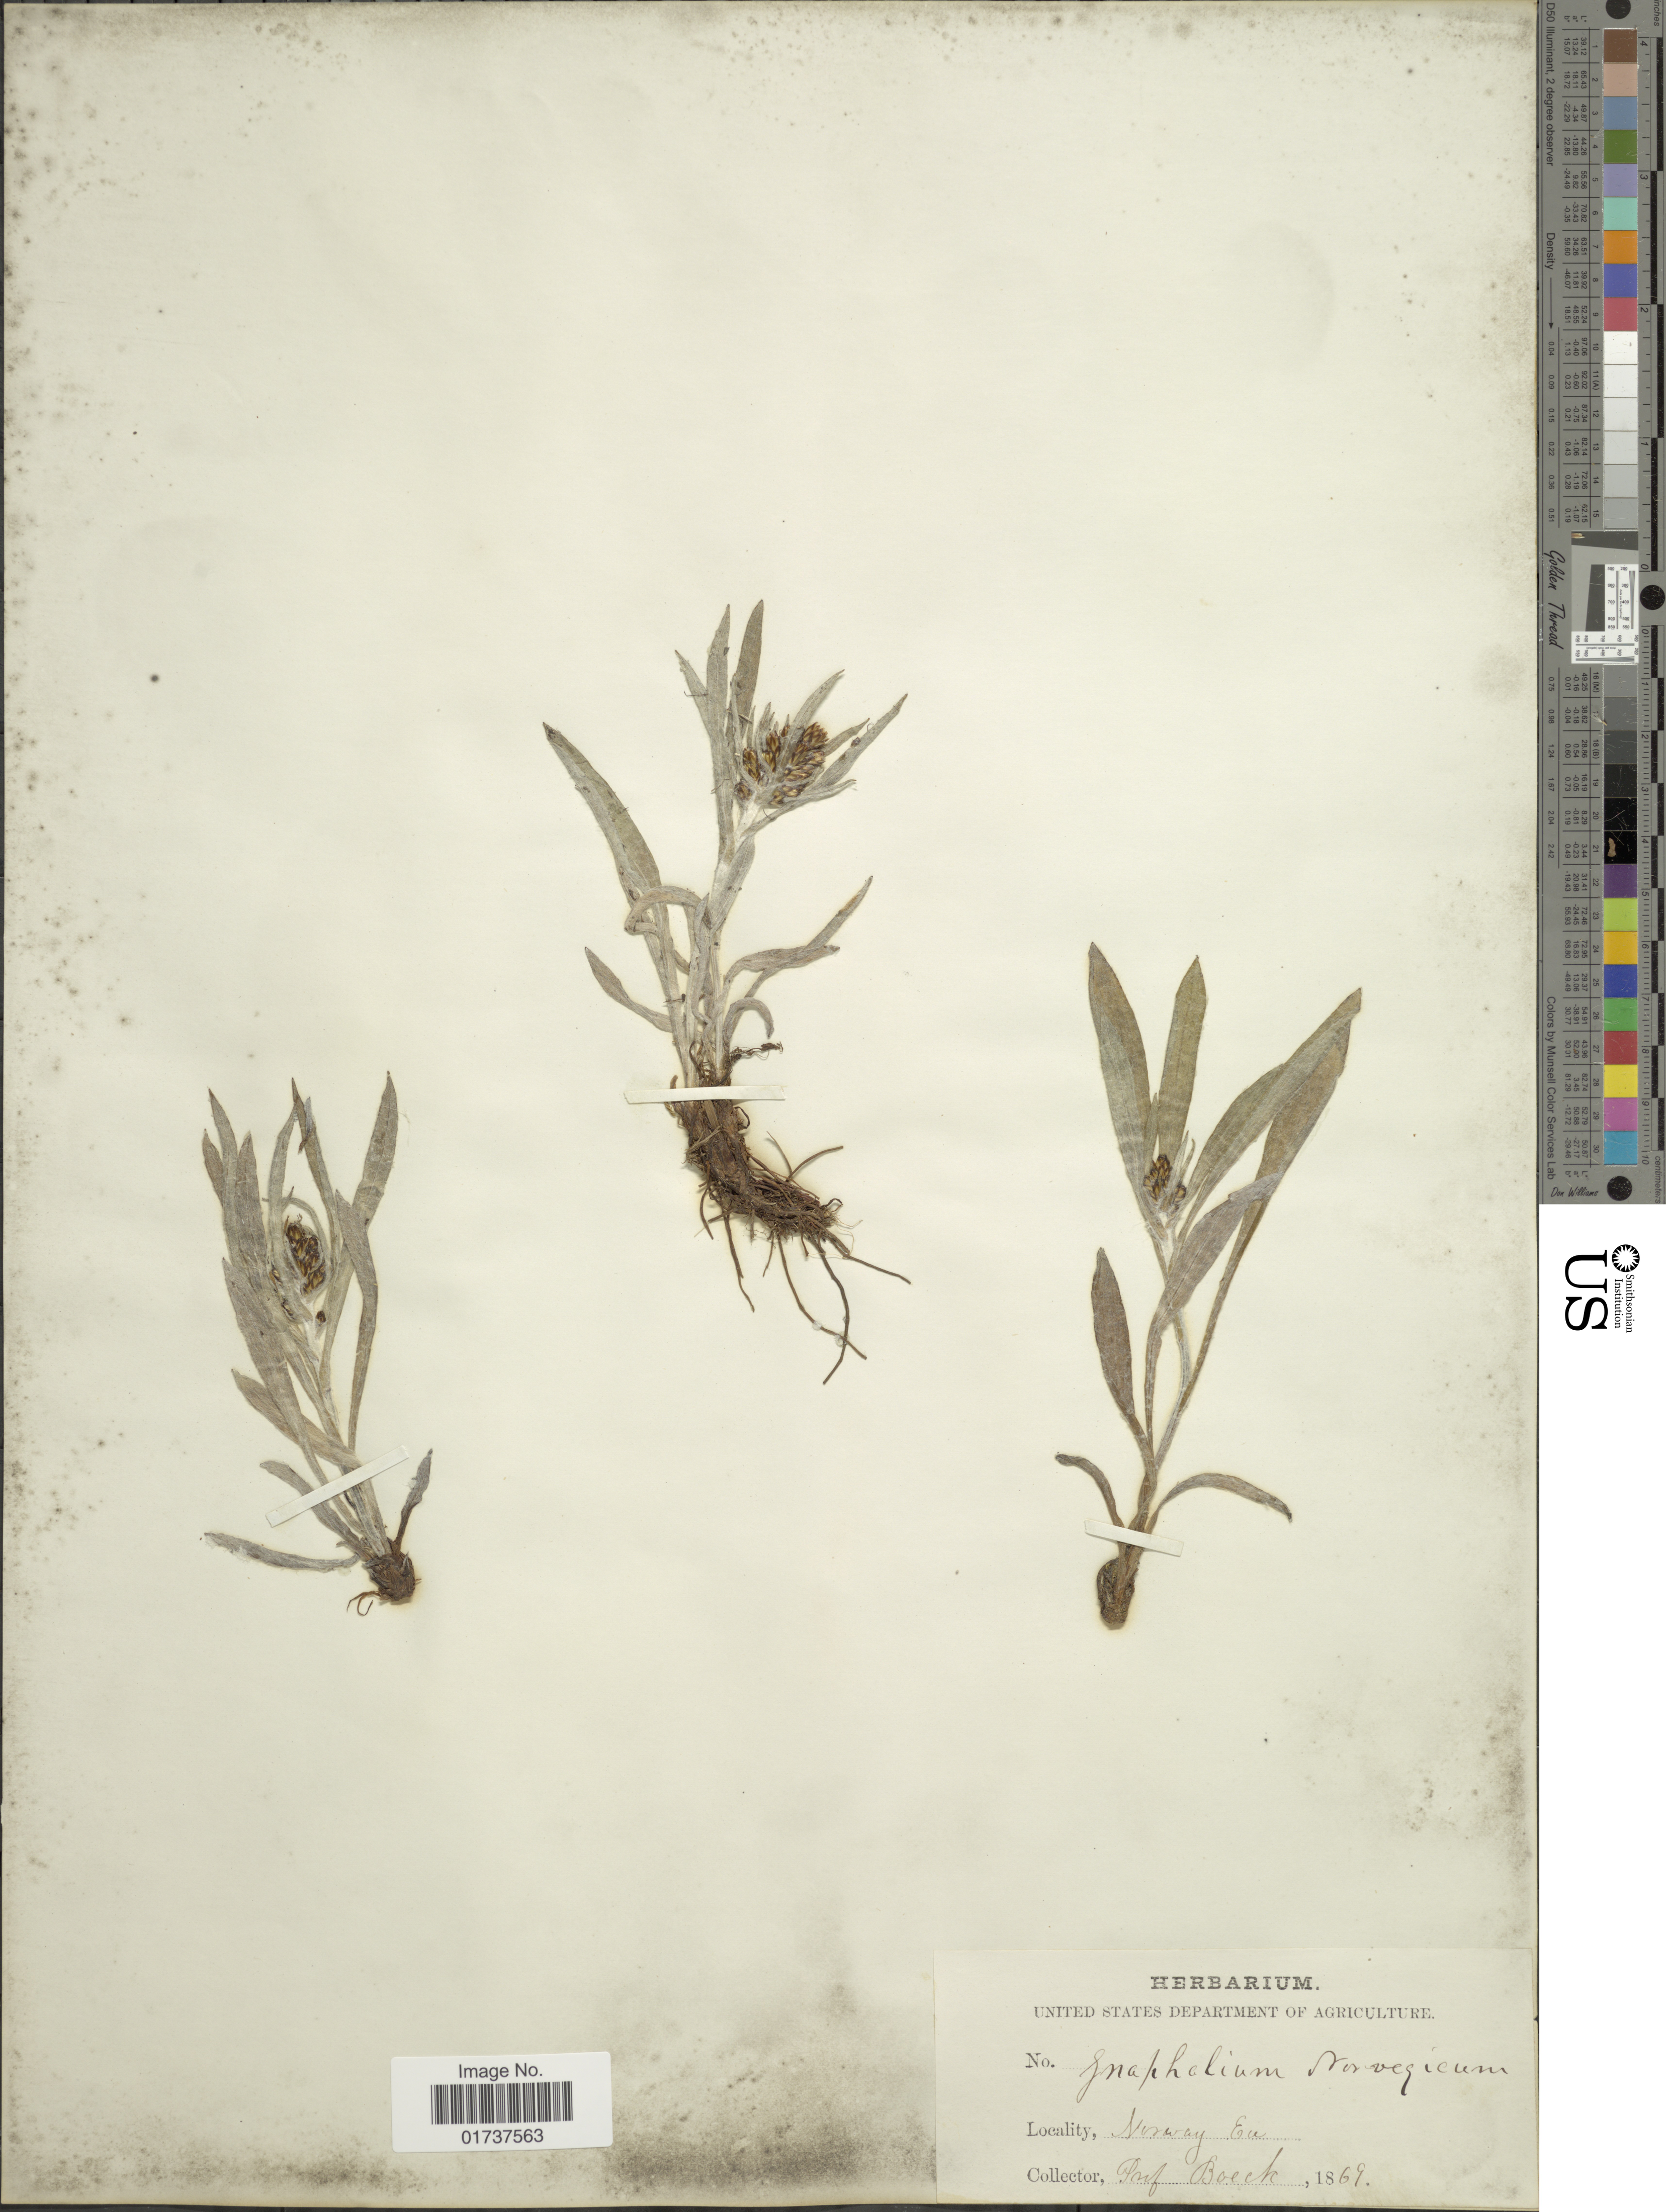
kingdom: Plantae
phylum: Tracheophyta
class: Magnoliopsida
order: Asterales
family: Asteraceae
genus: Gnaphalium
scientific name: Gnaphalium norvegicum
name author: Gunnerus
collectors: P. Boeck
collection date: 1869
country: Norway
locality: Eu